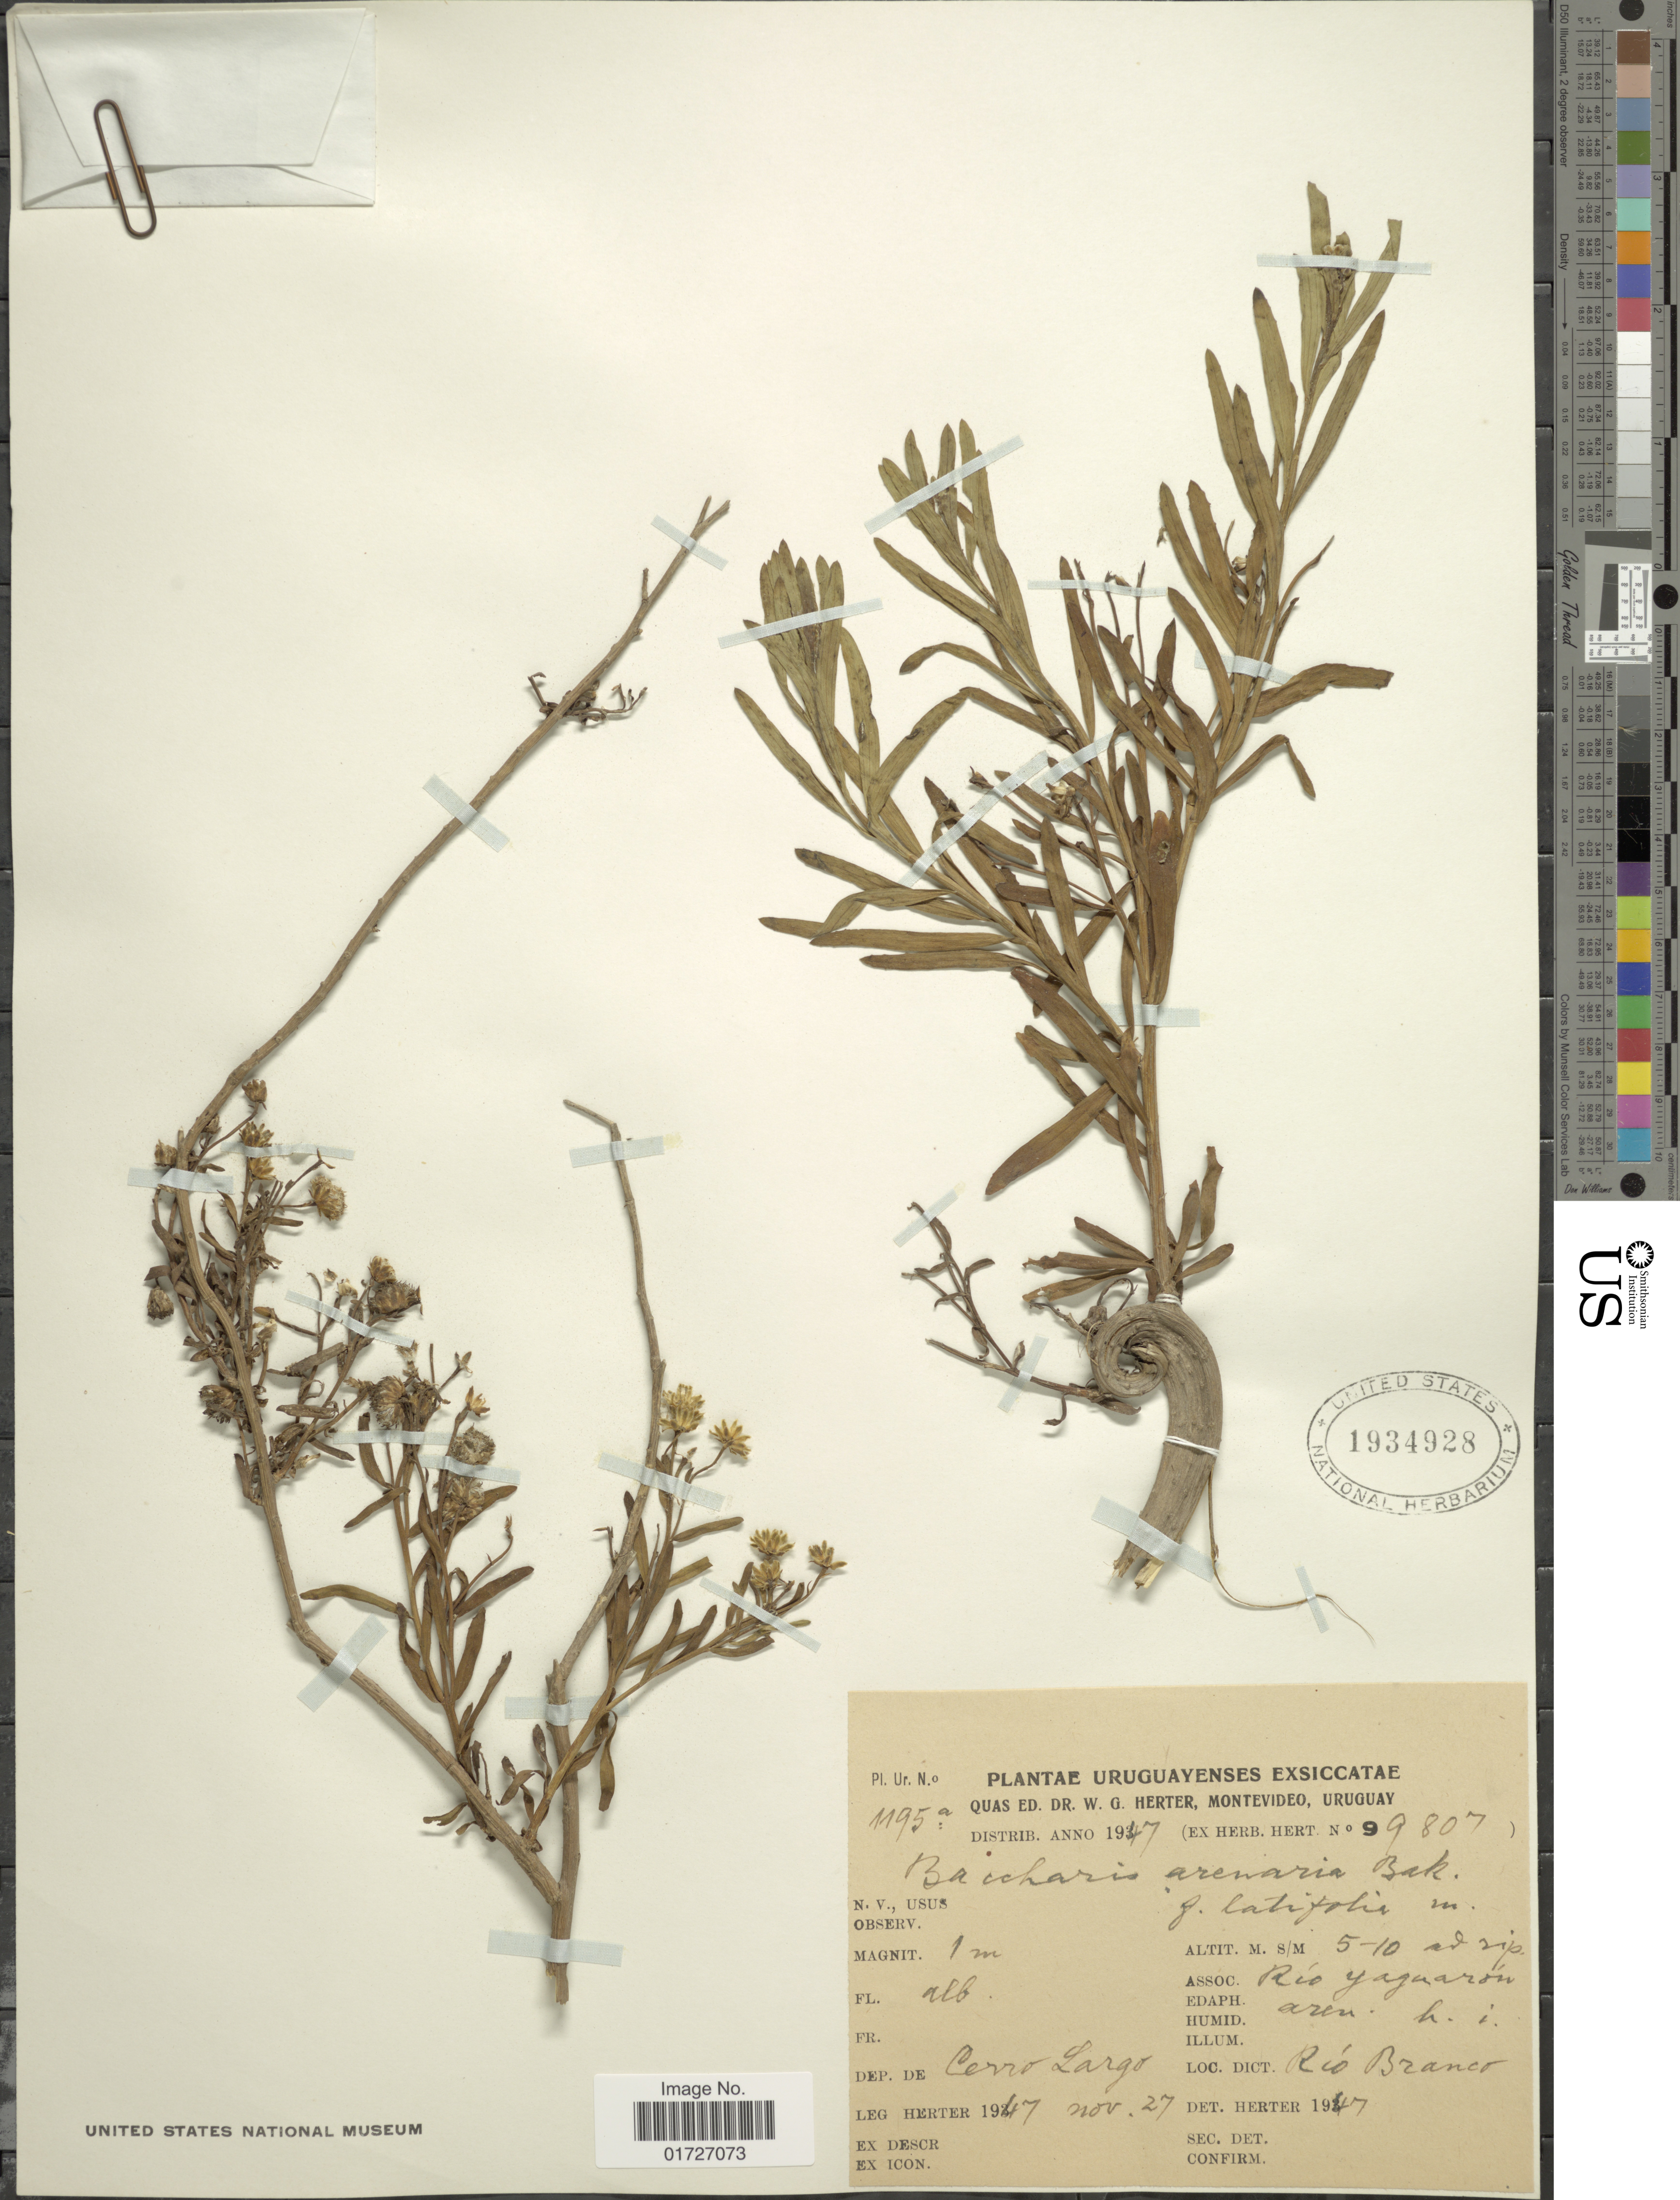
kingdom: Plantae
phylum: Tracheophyta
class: Magnoliopsida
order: Asterales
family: Asteraceae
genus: Baccharis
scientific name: Baccharis arenaria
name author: Baker in Mart.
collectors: W. G. Herter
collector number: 1195a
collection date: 1947-11-27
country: Uruguay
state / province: Cerro Largo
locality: Dep. de Cerro Largo, Rio Branco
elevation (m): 5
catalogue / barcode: US 1934928